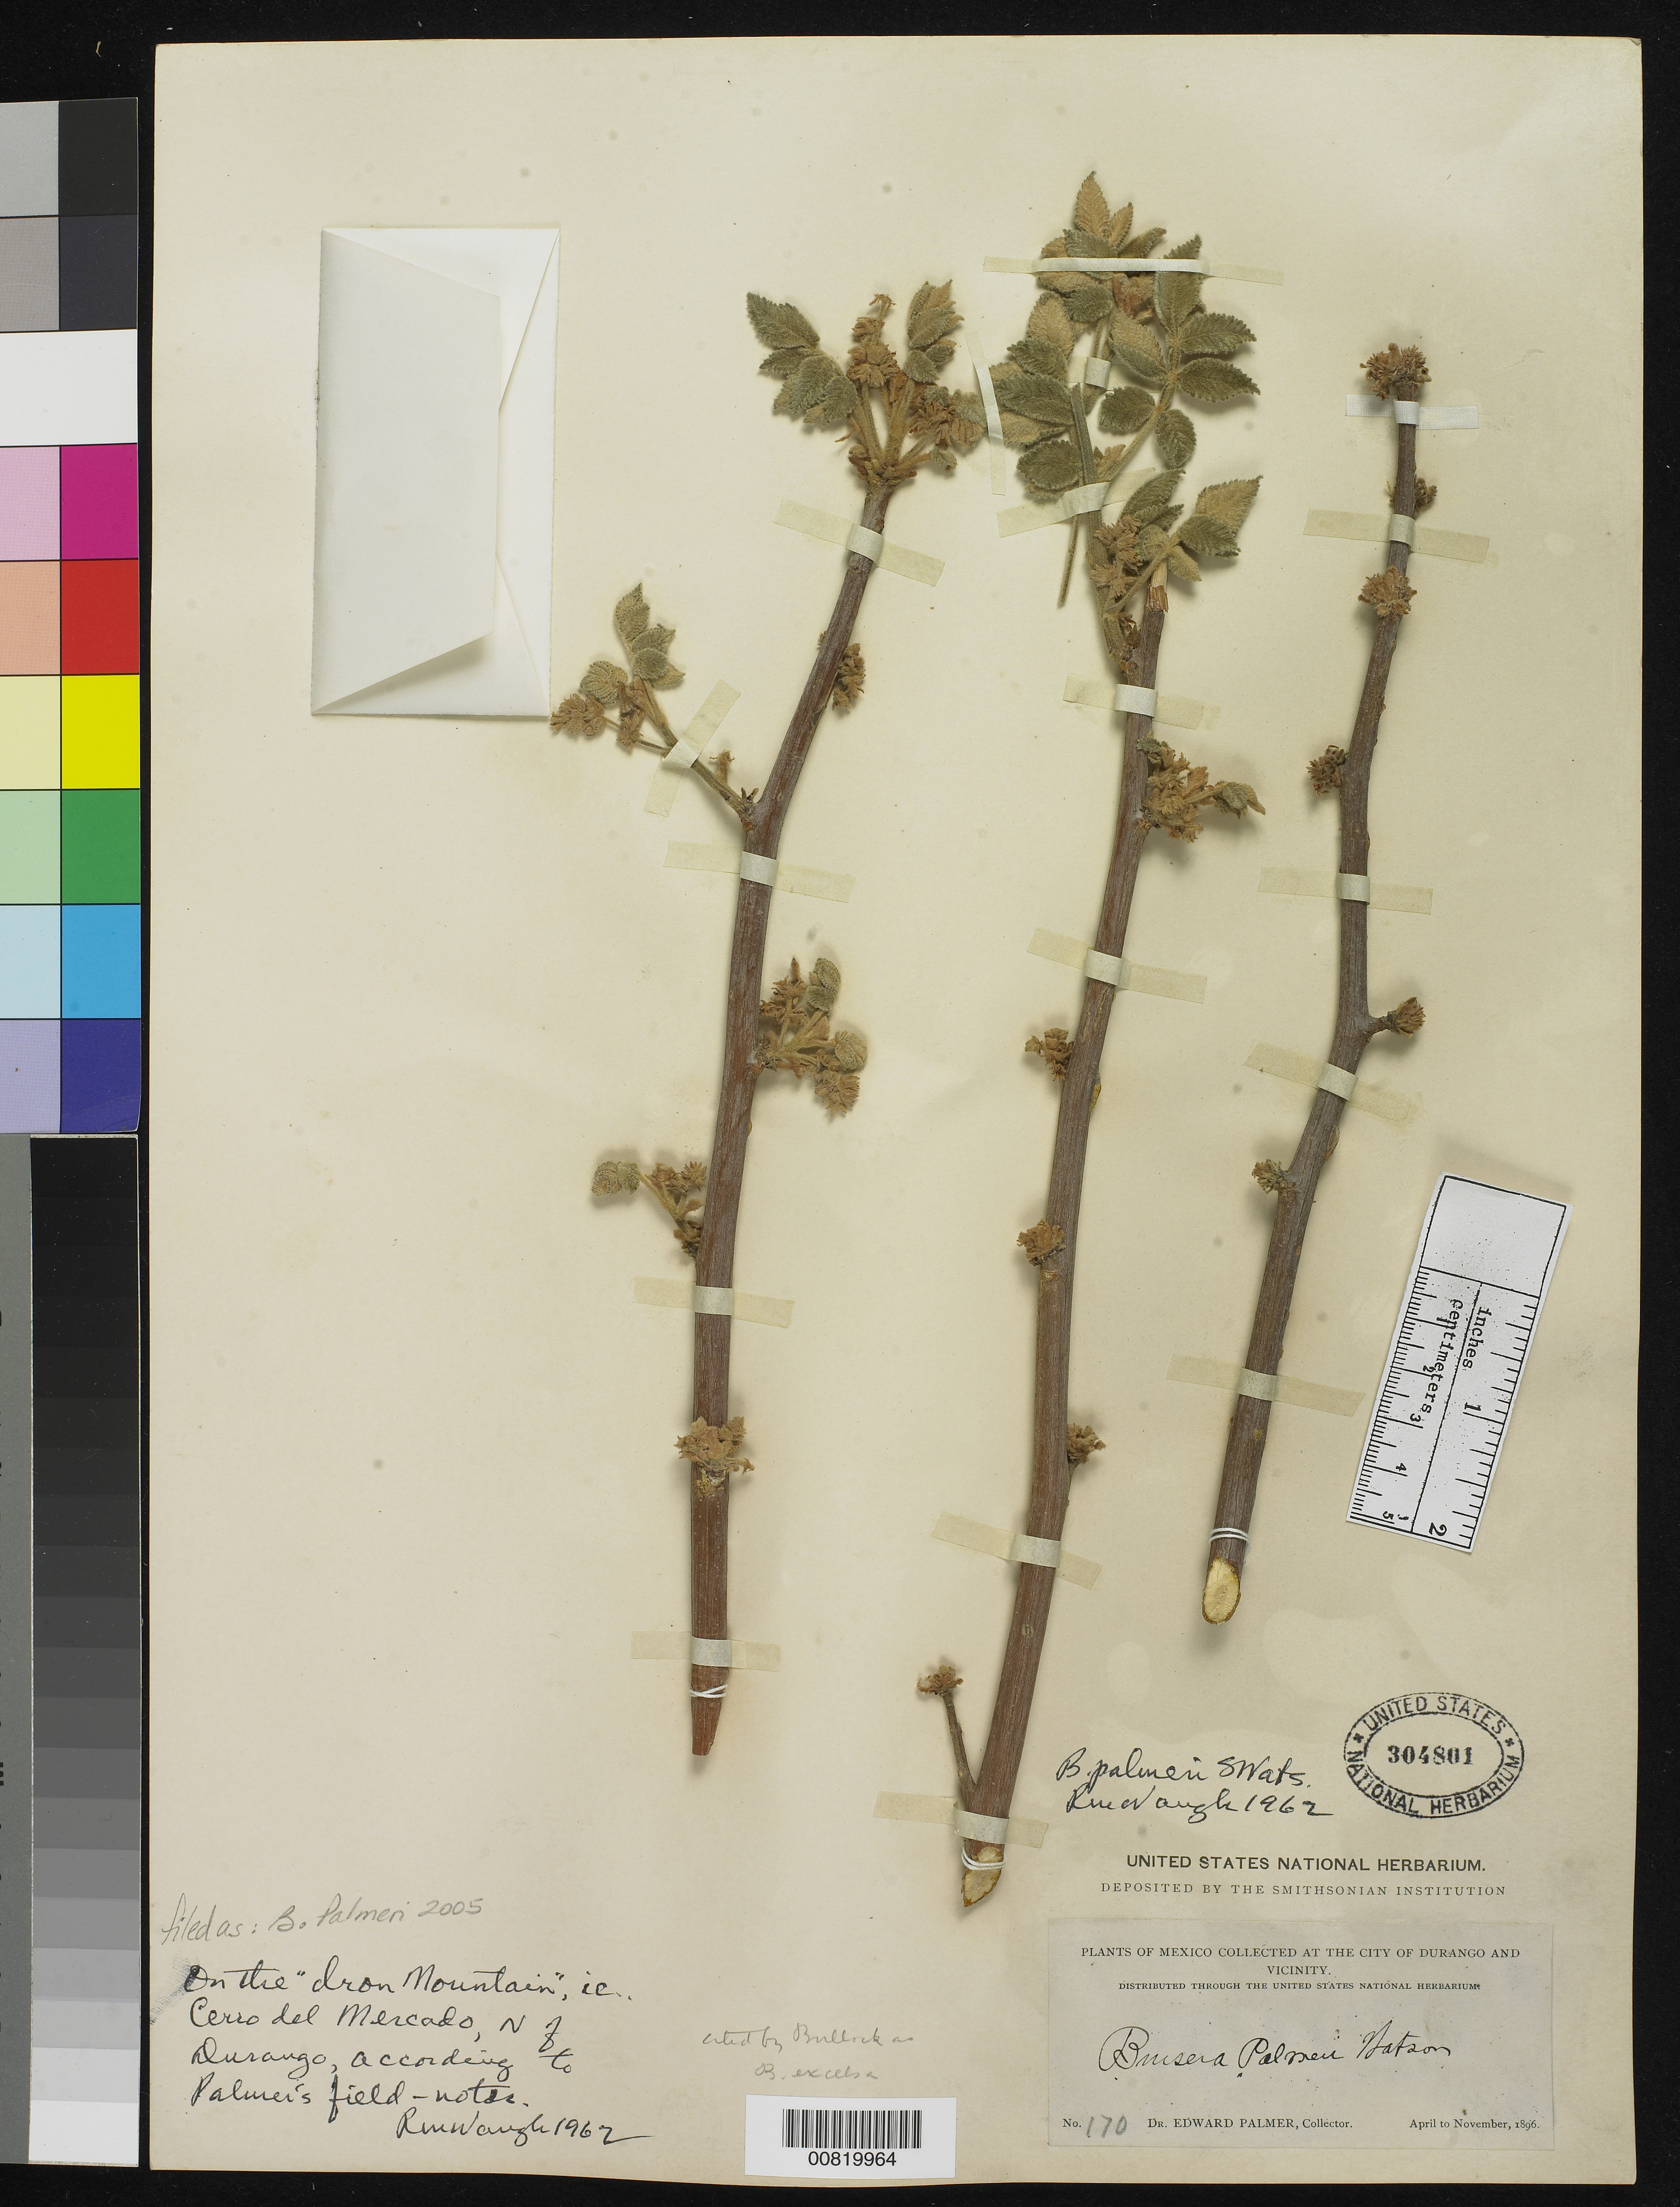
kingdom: Plantae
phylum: Tracheophyta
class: Magnoliopsida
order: Sapindales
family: Burseraceae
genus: Bursera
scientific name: Bursera palmeri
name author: S. Watson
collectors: E. Palmer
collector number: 170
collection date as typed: Apr 1896 to -- Nov 1896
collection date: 1896-04/1896-11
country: Mexico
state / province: Durango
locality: City of Durango and vicinity.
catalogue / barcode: US 304801